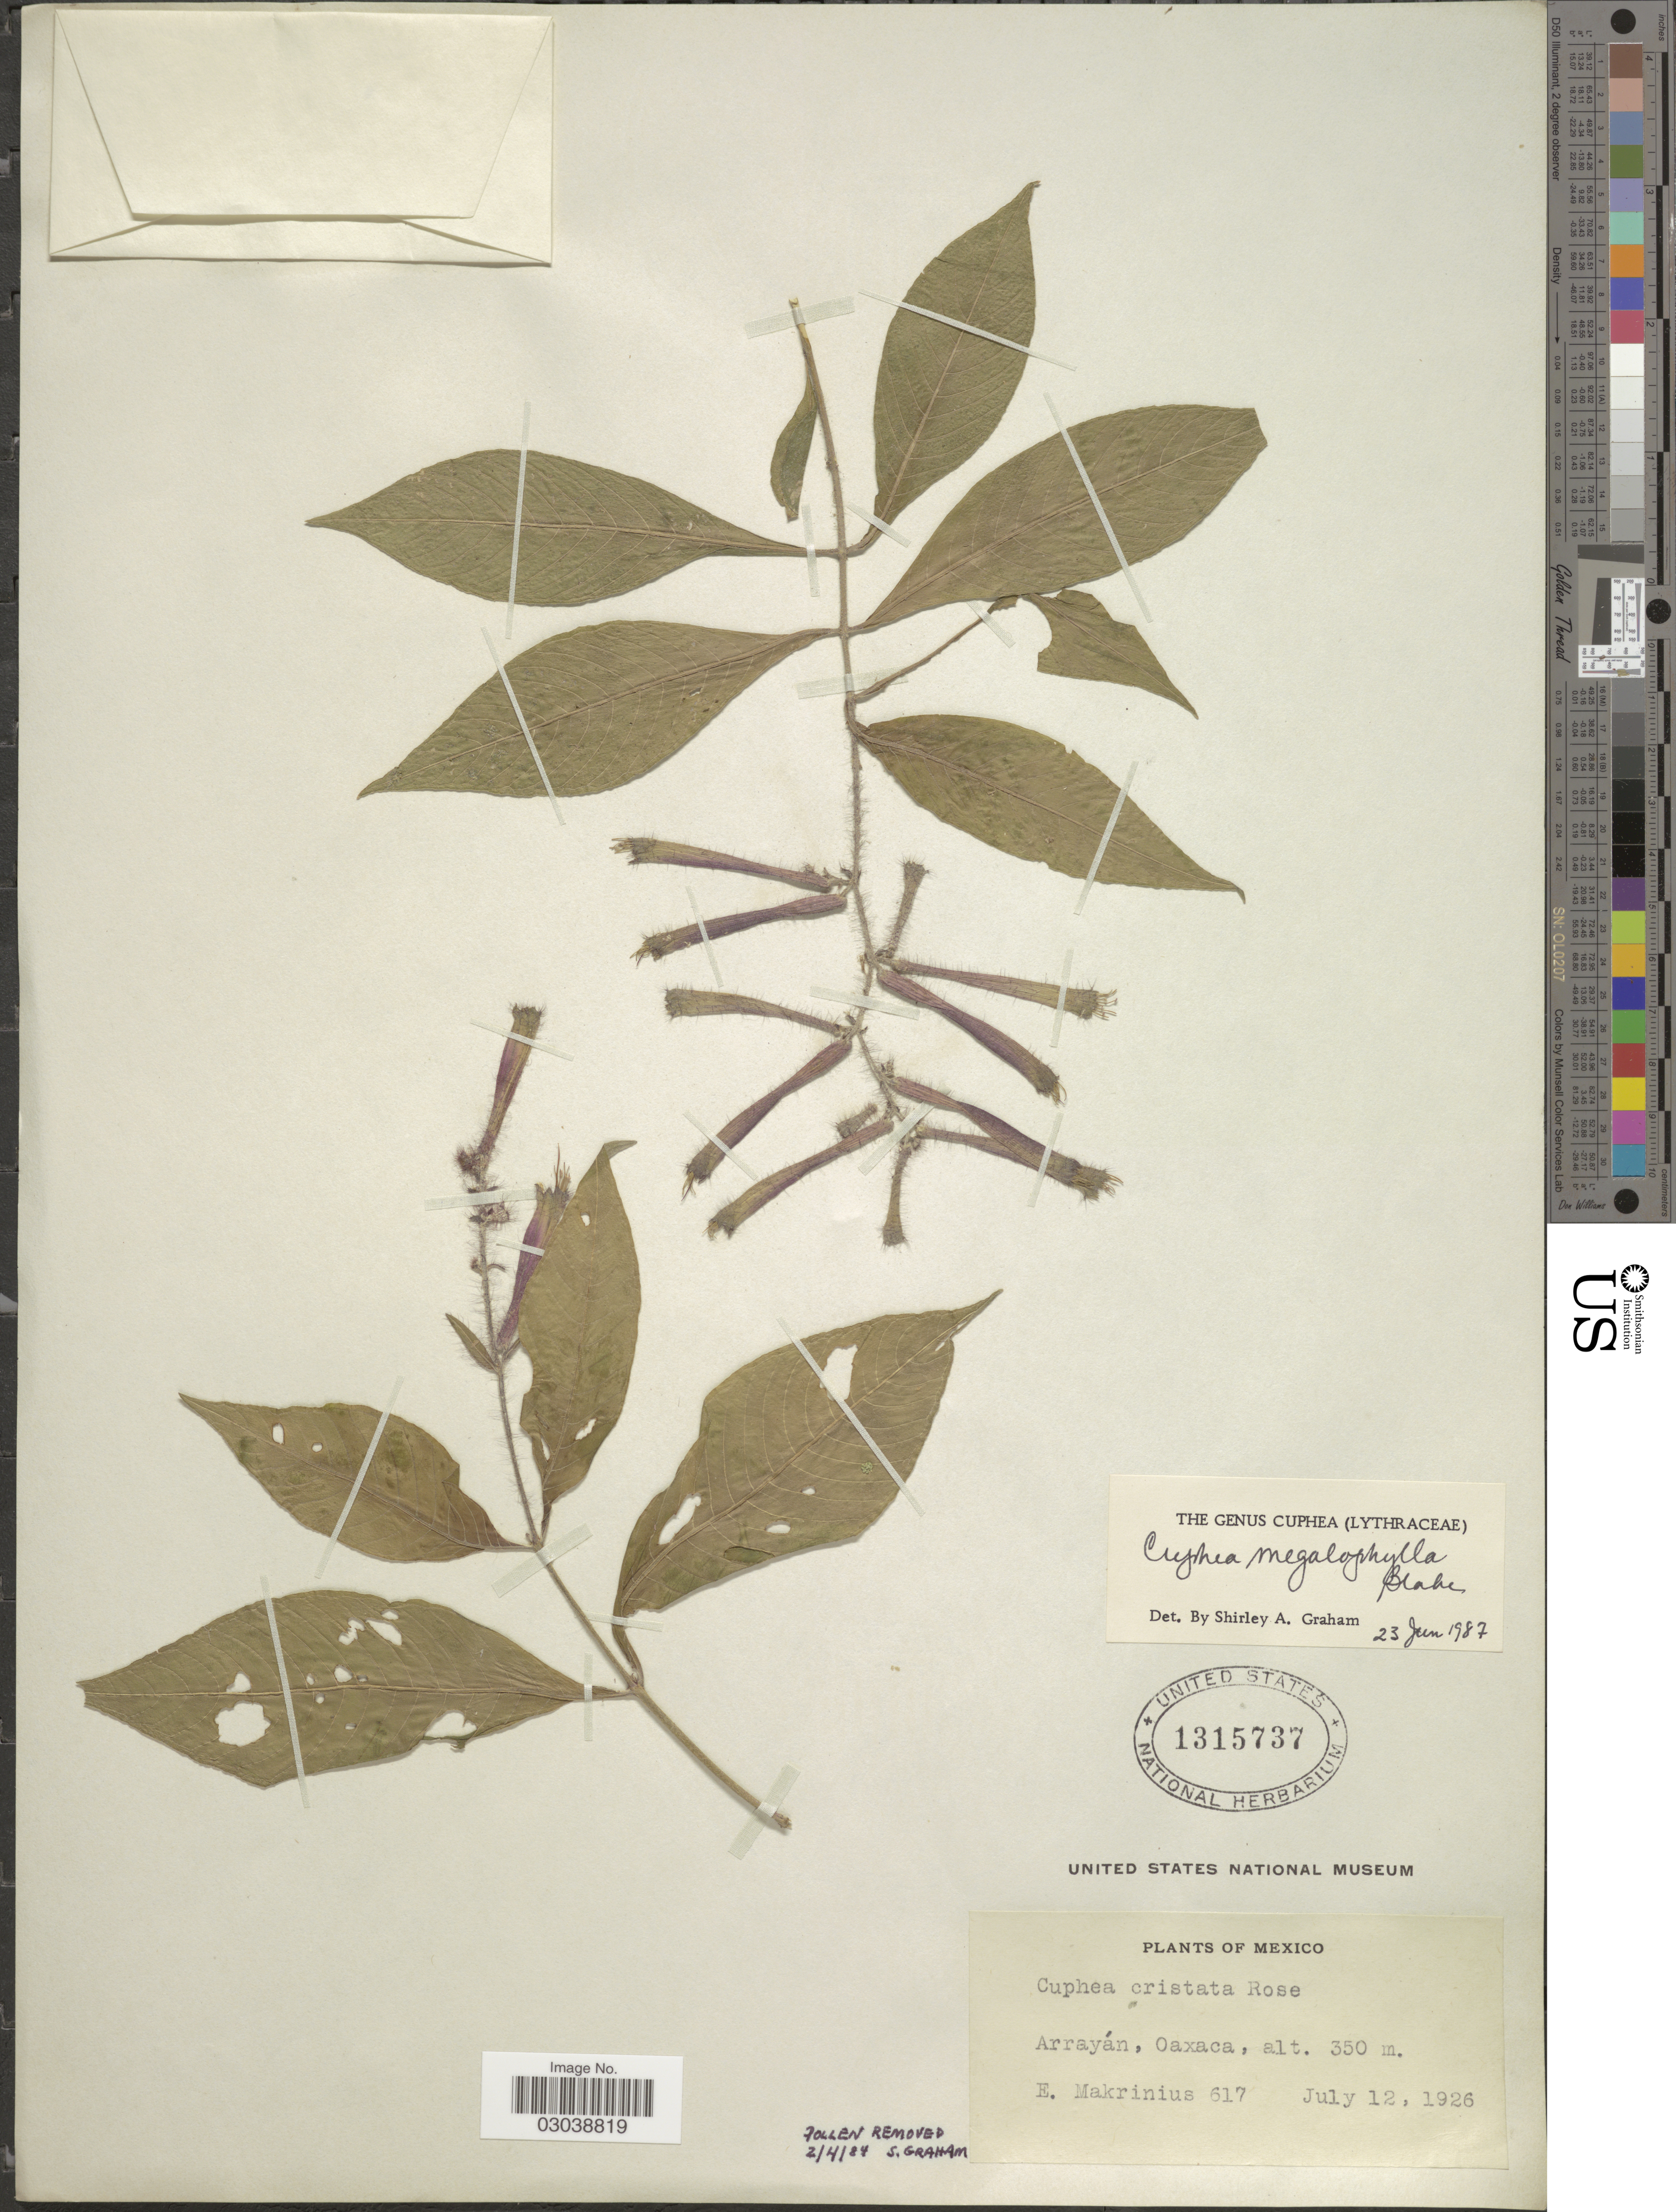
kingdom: Plantae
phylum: Tracheophyta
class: Magnoliopsida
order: Myrtales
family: Lythraceae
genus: Cuphea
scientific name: Cuphea megalophylla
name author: S.F. Blake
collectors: E. Makrinius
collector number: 617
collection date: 1926-07-12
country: Mexico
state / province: Oaxaca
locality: Arrayán.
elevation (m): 350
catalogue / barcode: US 1315737